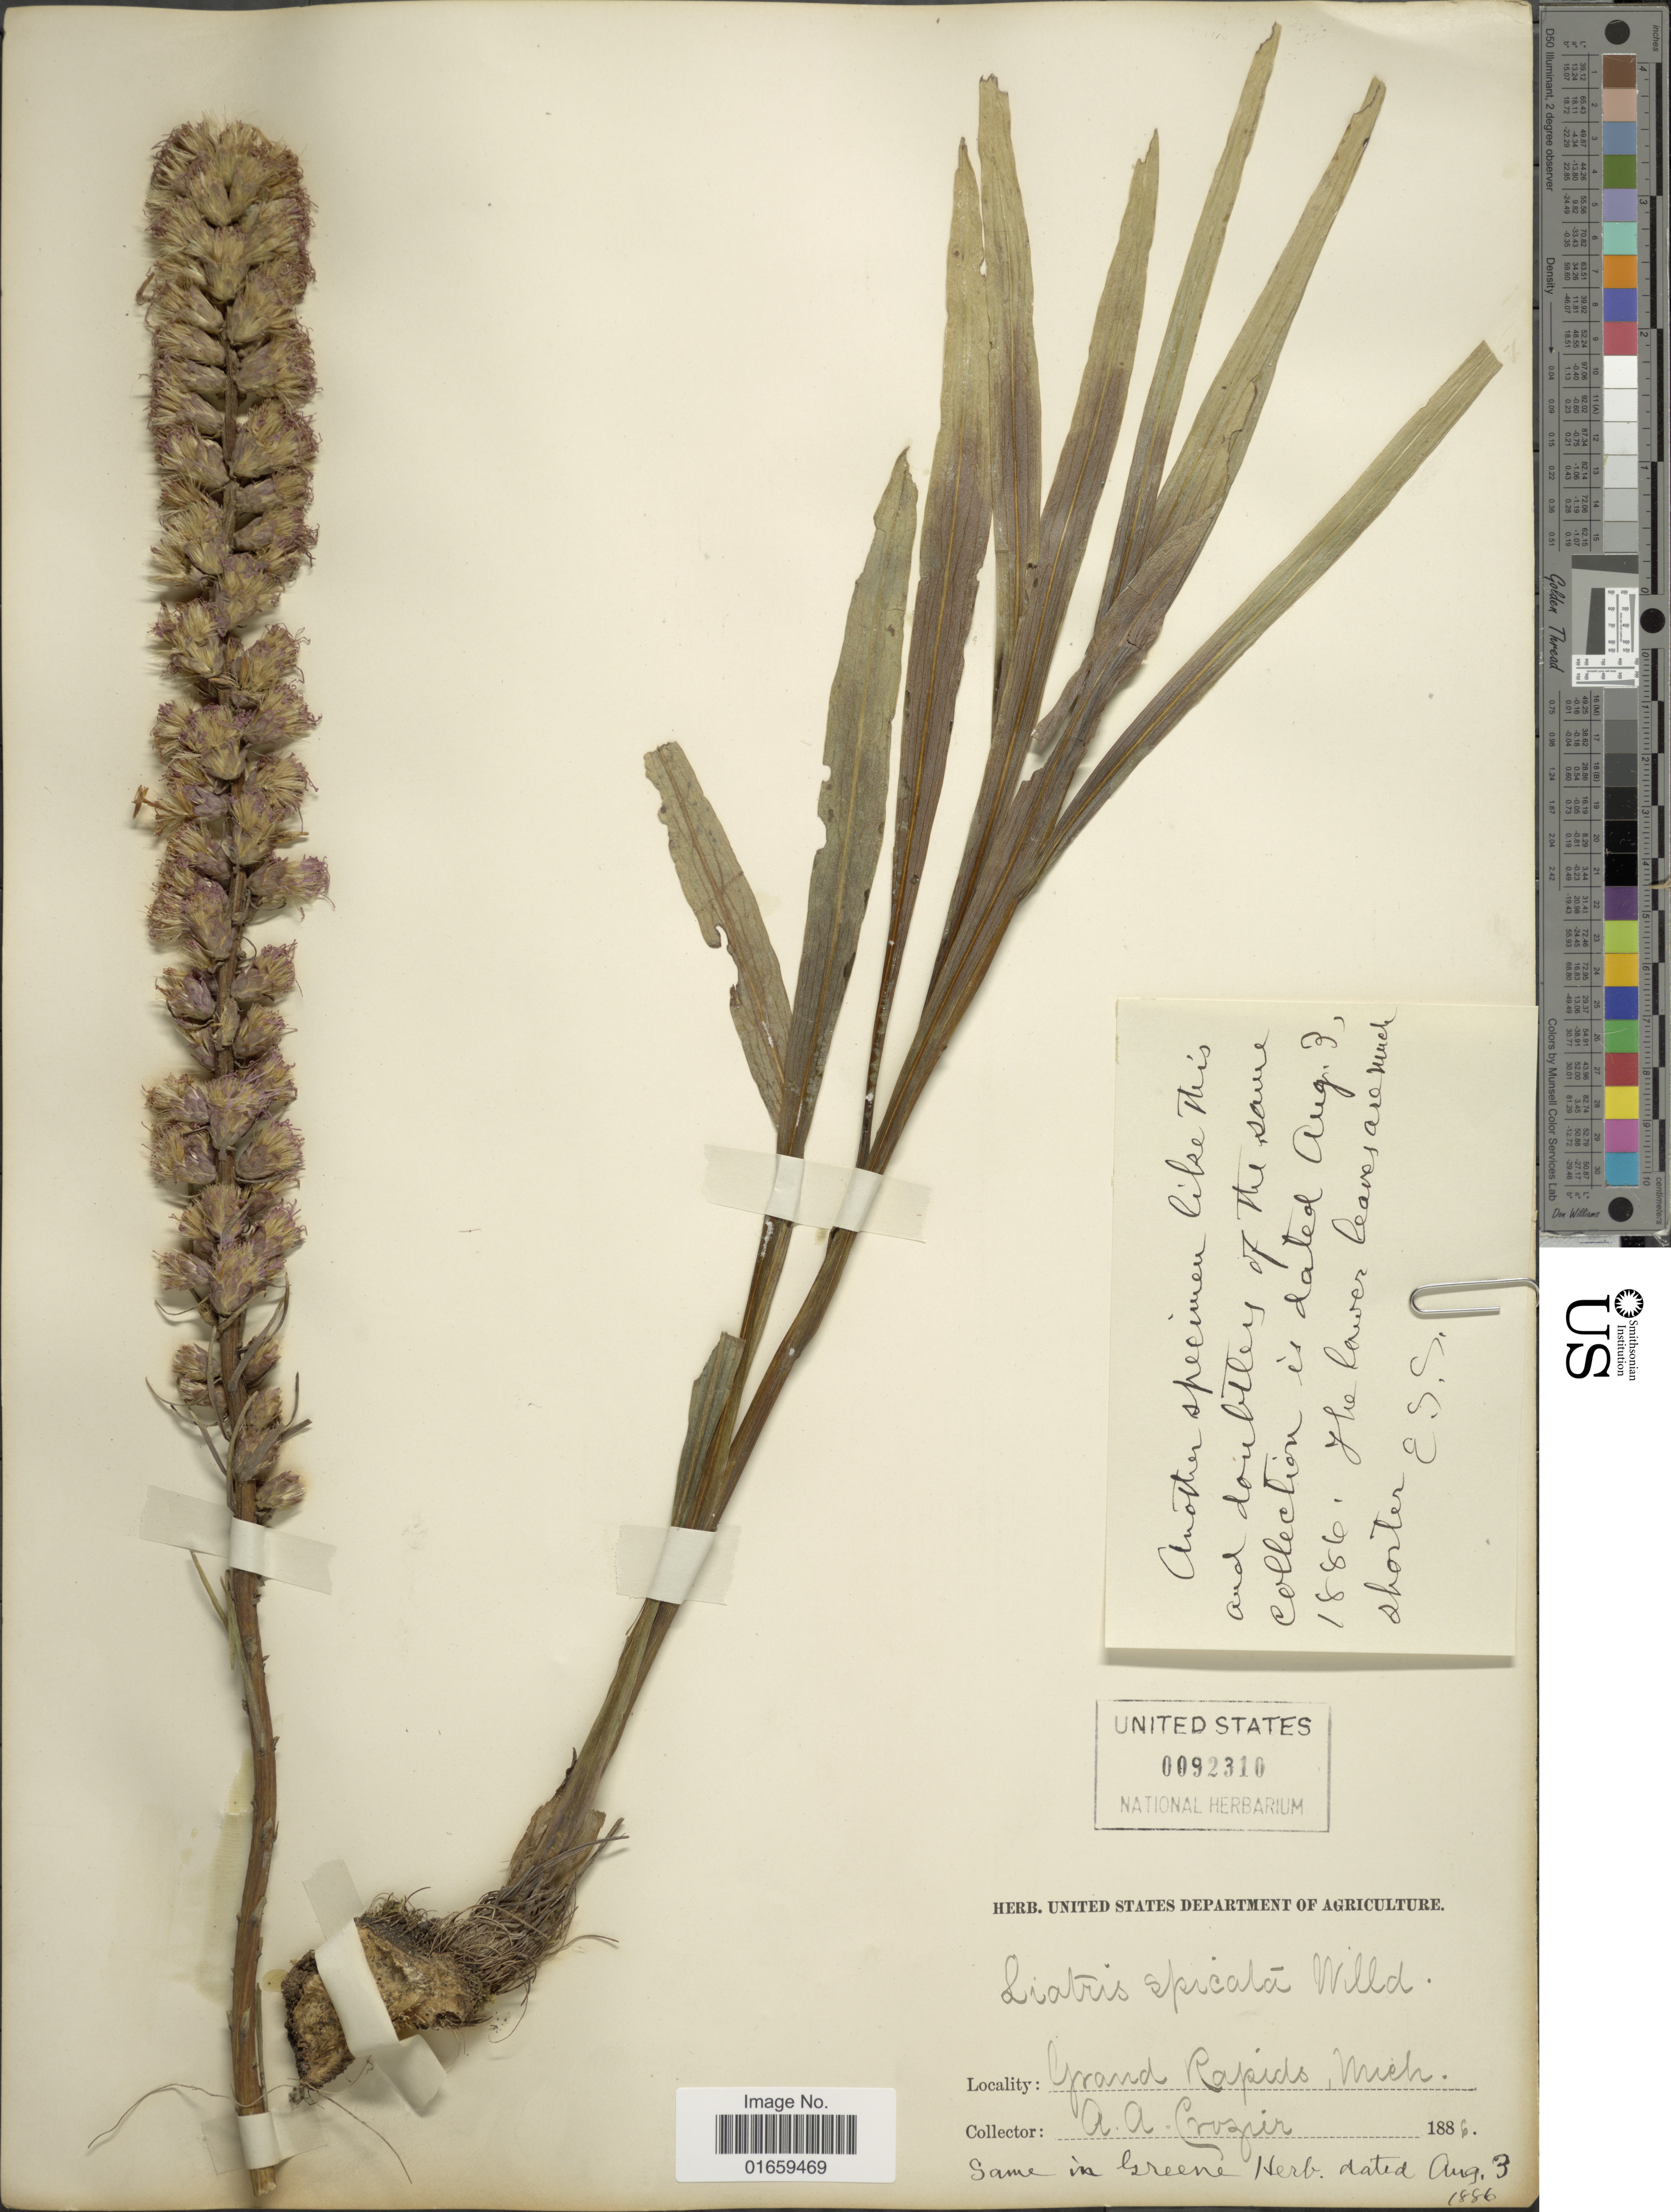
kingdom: Plantae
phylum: Tracheophyta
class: Magnoliopsida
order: Asterales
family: Asteraceae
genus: Liatris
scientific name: Liatris spicata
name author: (L.) Willd.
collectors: A. Crozier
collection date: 1886-08-03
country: United States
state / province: Michigan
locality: Grand Rapids, Mich.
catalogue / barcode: US 92310